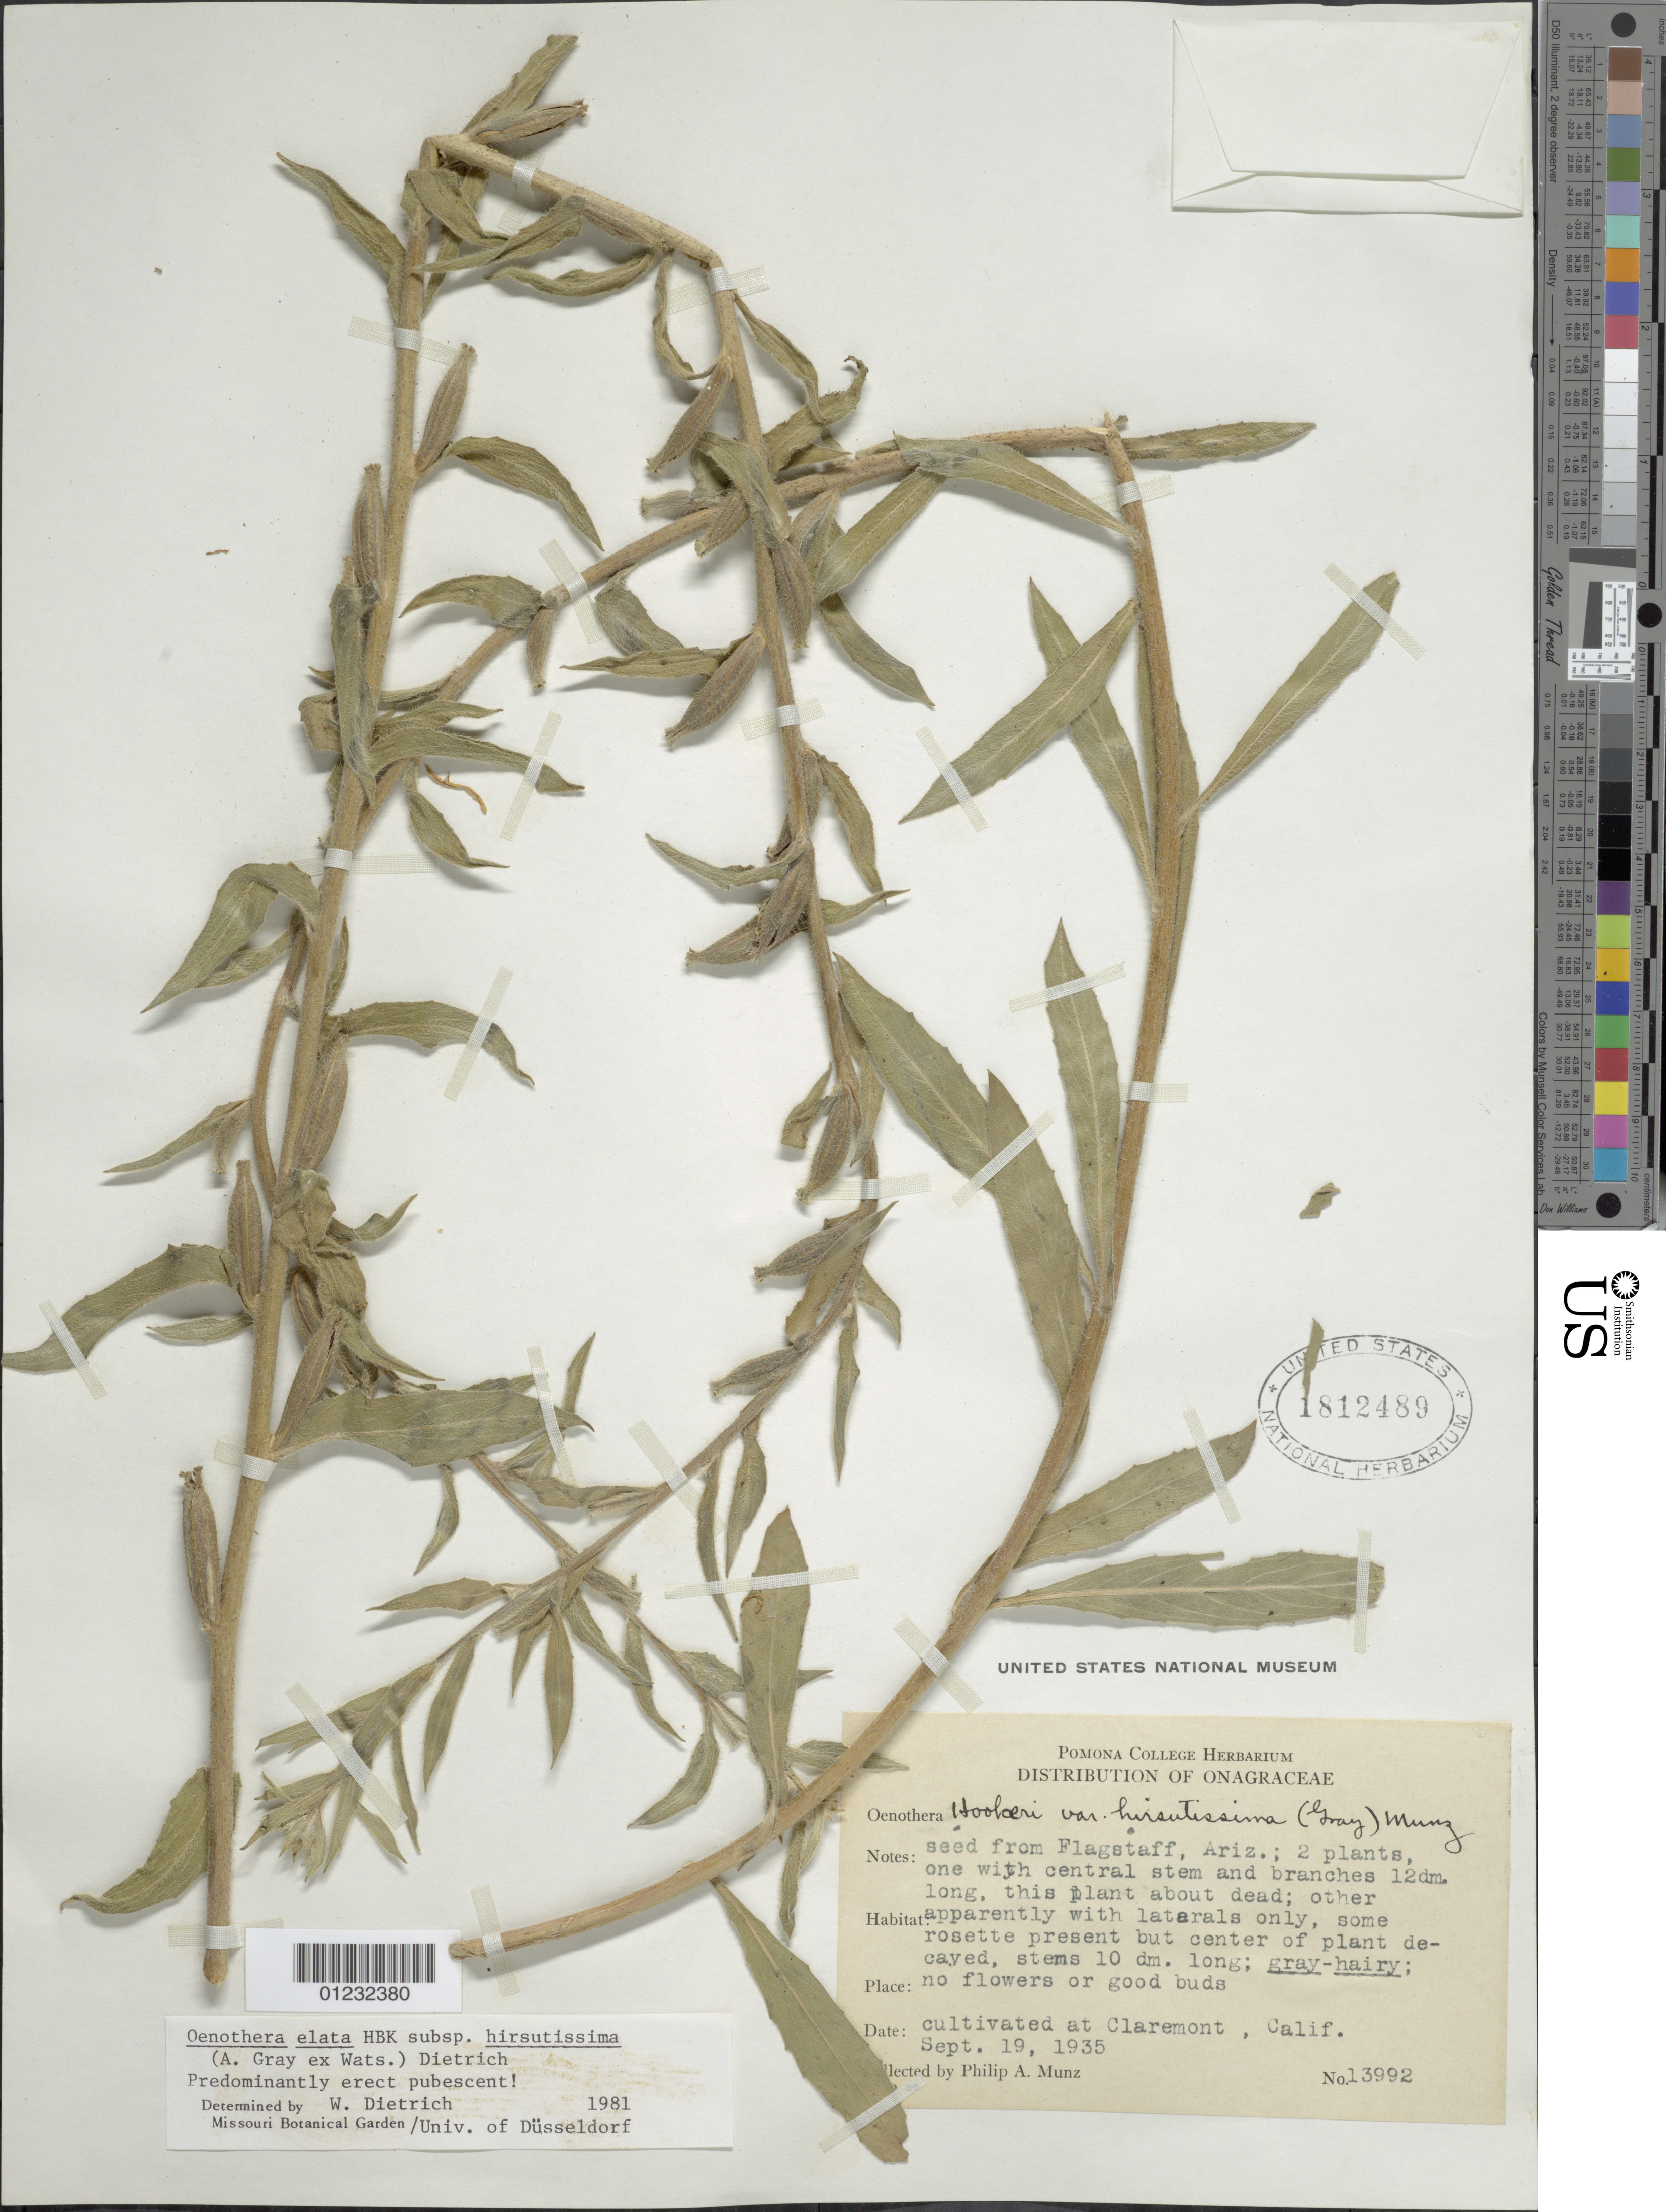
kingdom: Plantae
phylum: Tracheophyta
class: Magnoliopsida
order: Myrtales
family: Onagraceae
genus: Oenothera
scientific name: Oenothera elata subsp. hirsutissima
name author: (A. Gray ex S. Watson) W. Dietr.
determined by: Dietrich, W.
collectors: P. A. Munz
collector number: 13992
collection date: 1935-09-19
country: United States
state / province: California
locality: Claremont.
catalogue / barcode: US 1812489